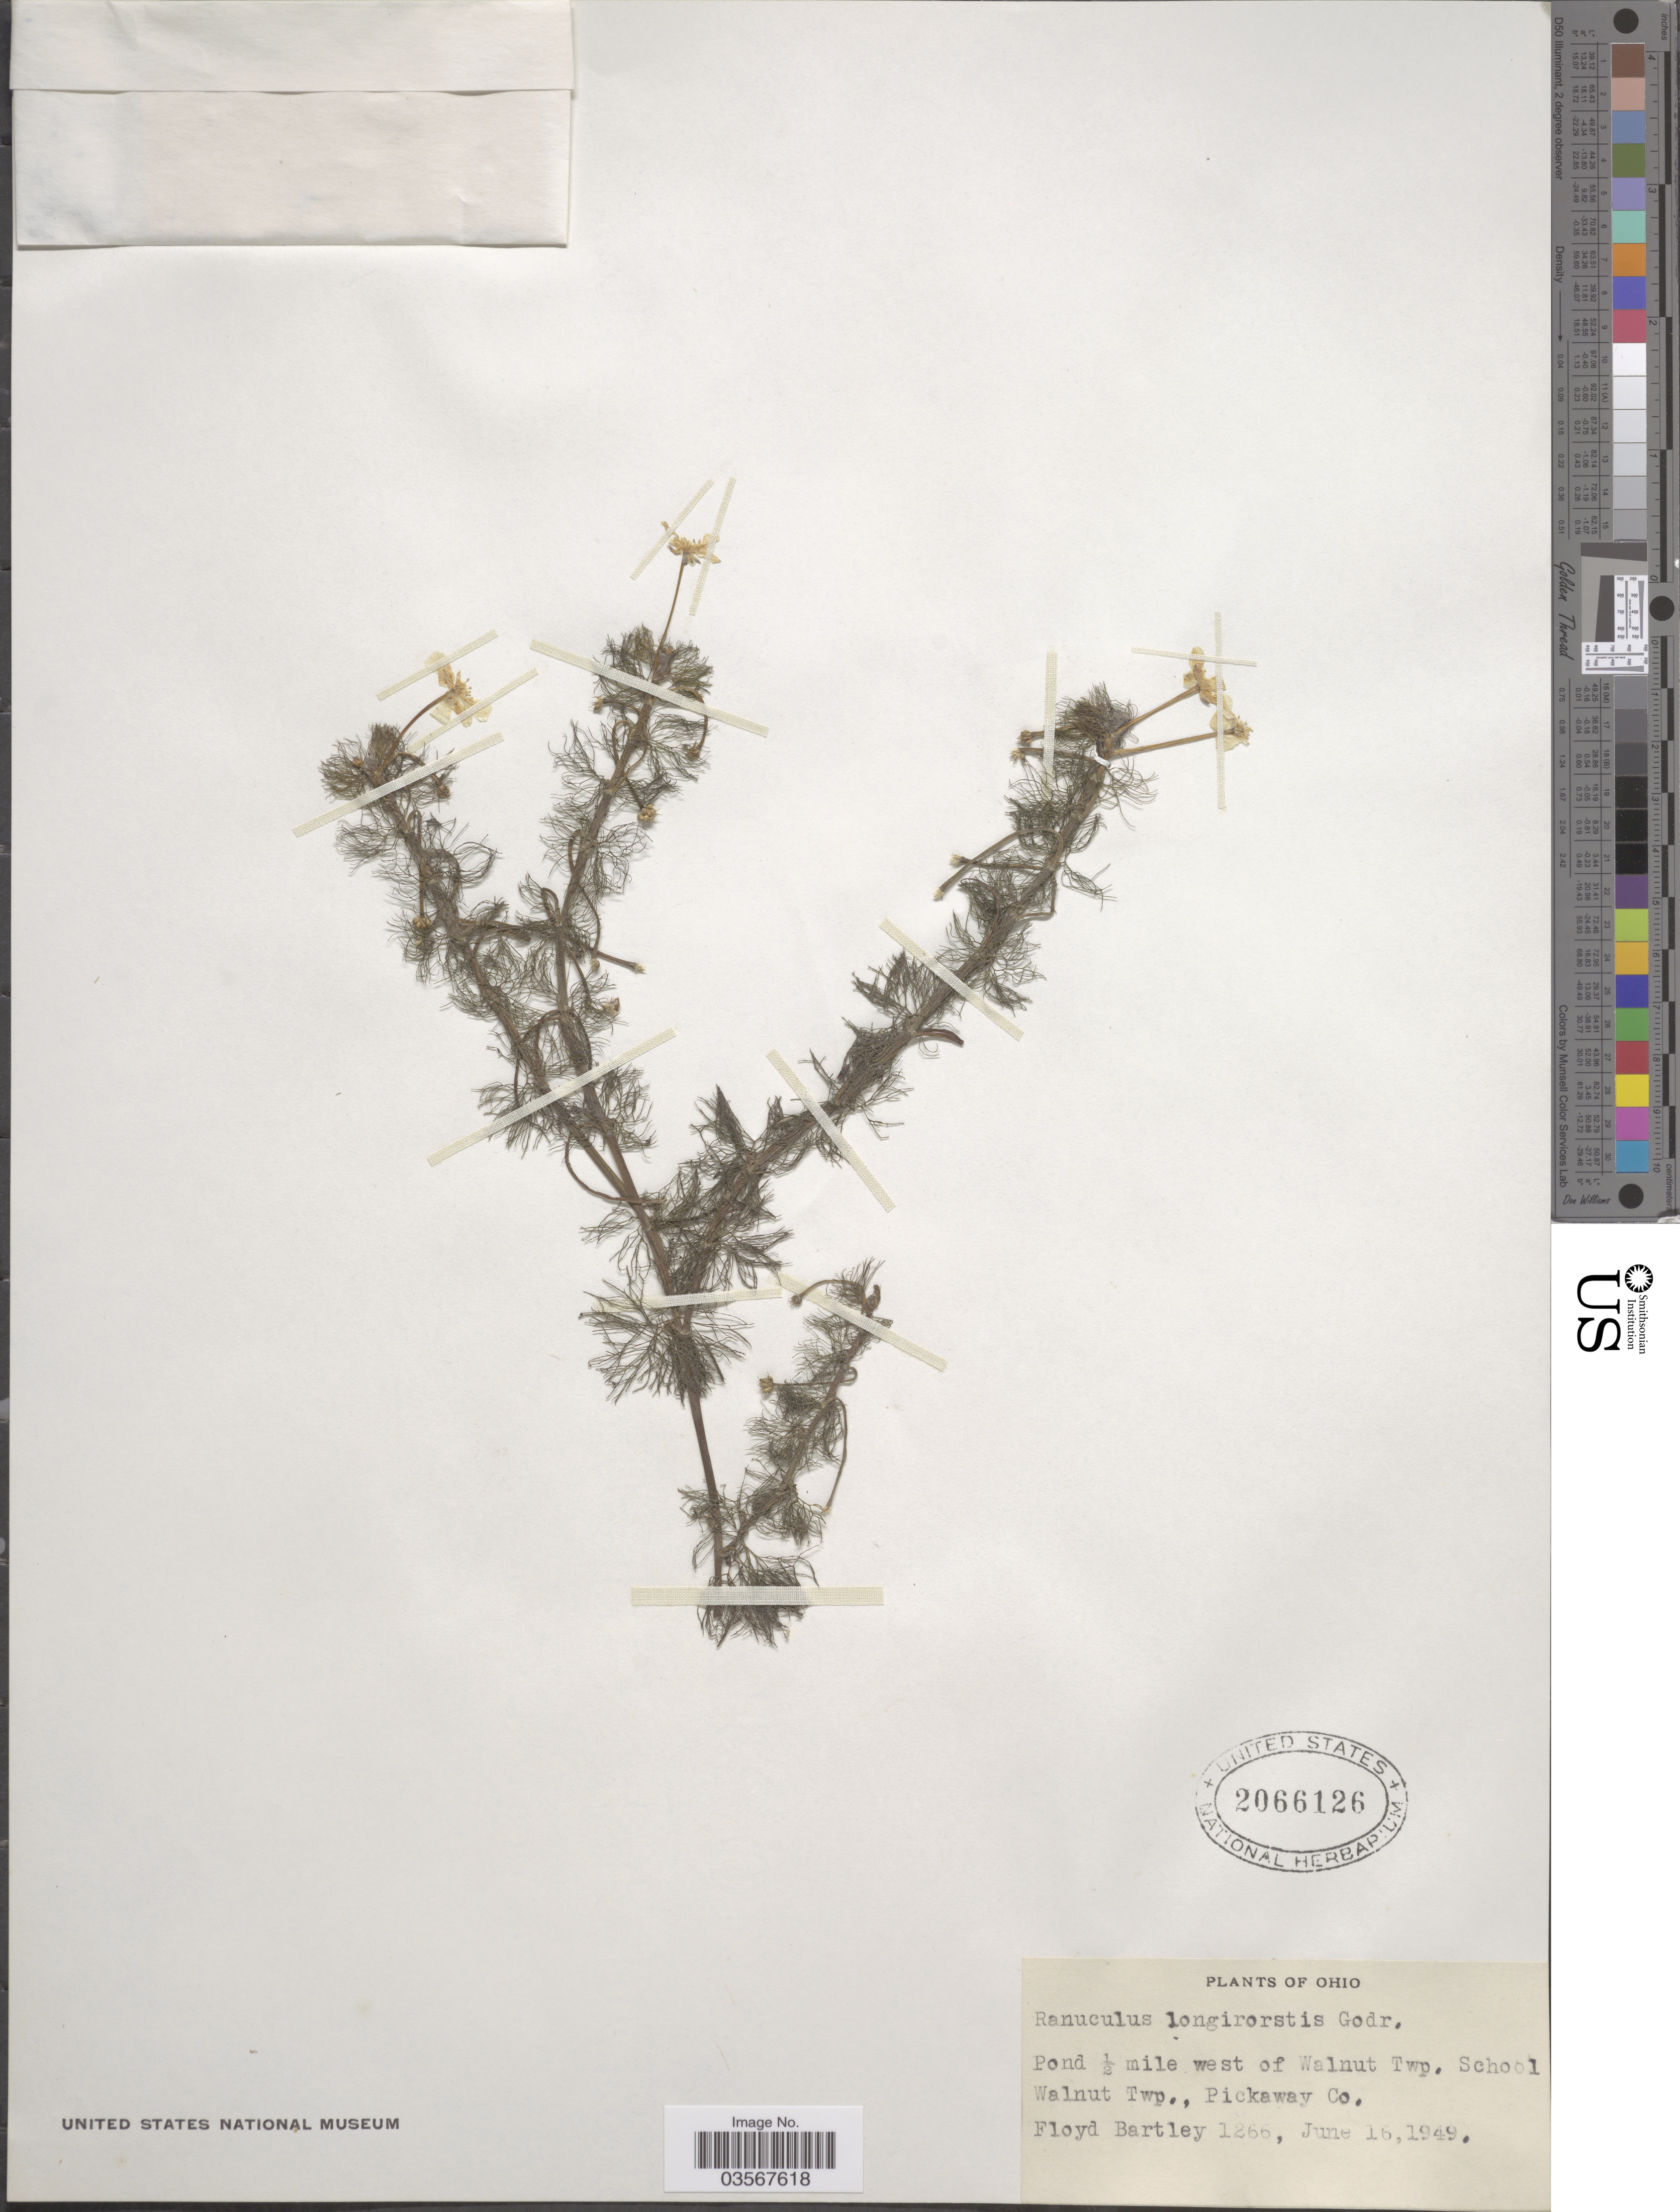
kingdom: Plantae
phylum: Tracheophyta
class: Magnoliopsida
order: Ranunculales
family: Ranunculaceae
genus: Ranunculus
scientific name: Ranunculus longirostris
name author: Godr.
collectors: F. Bartley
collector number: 1266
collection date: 1949-06-16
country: United States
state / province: Ohio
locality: Pond ½ mile west of Walnut Twp. School Walnut Twp., Pickaway Co.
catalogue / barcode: US 2066126